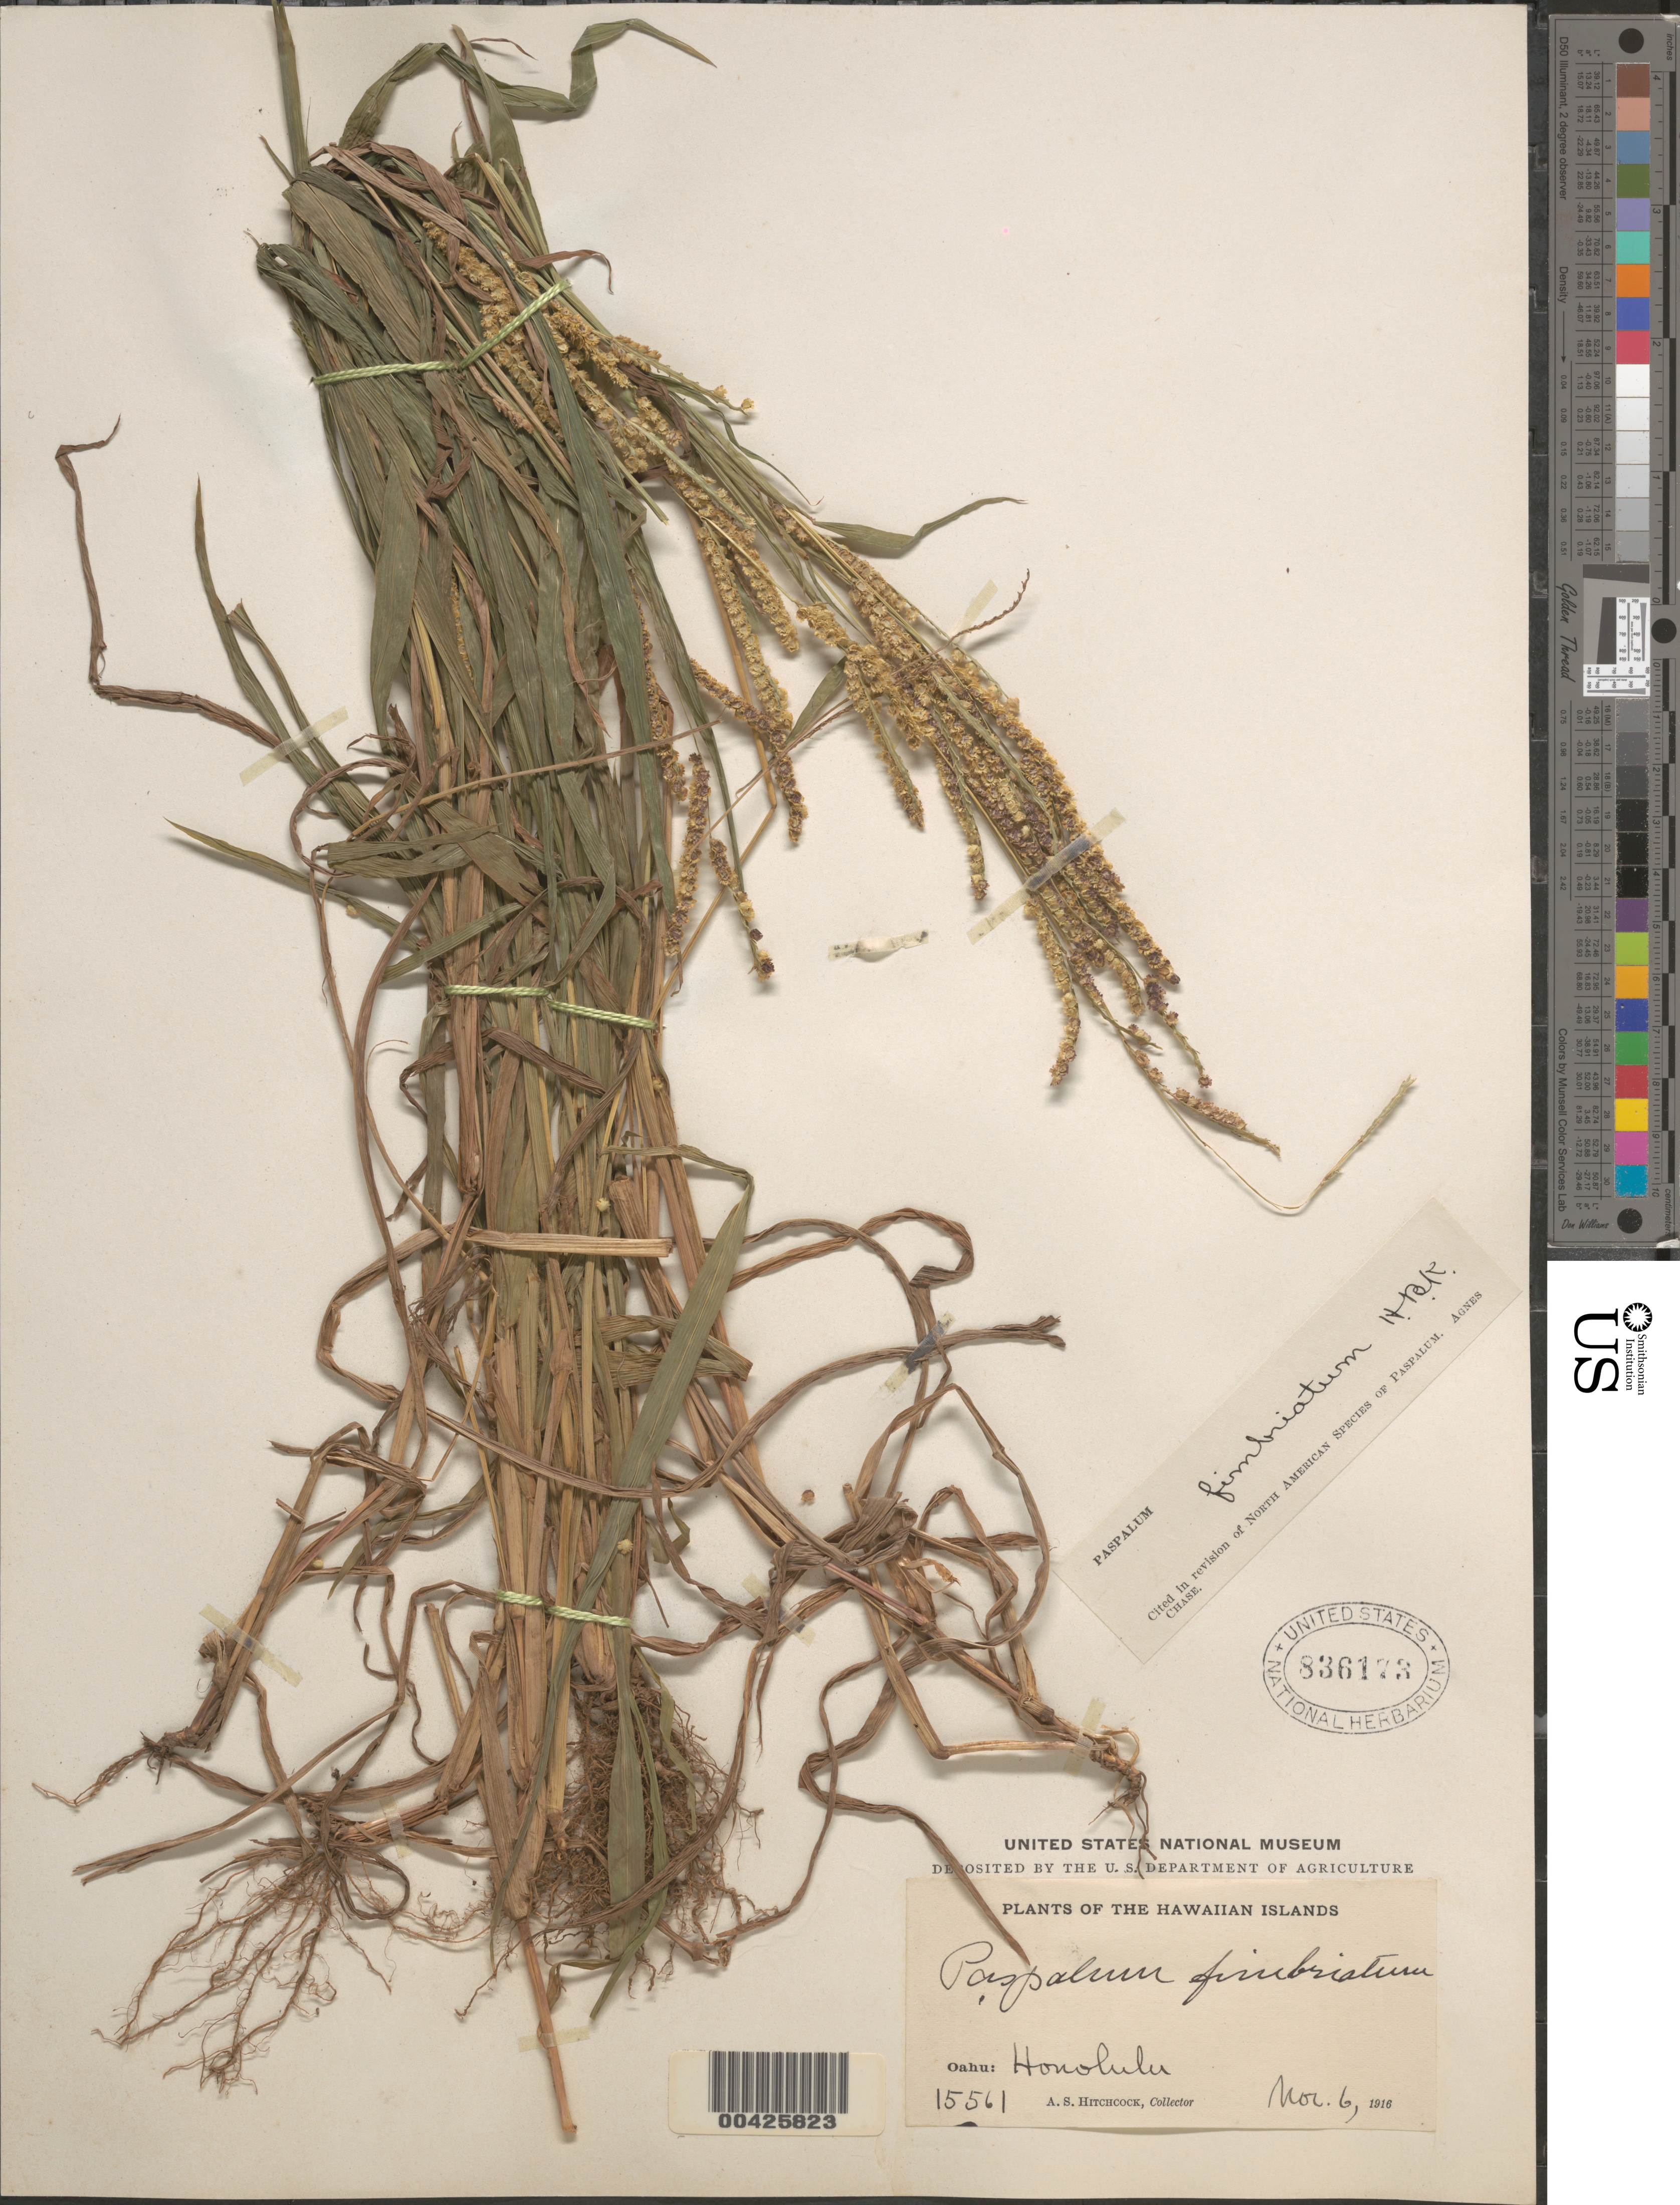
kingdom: Plantae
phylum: Tracheophyta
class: Liliopsida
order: Poales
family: Poaceae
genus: Paspalum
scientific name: Paspalum fimbriatum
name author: Kunth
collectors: A. S. Hitchcock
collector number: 15561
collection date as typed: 6 Nov 1916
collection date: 1916-11-06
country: United States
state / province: Hawaii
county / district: Honolulu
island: Oahu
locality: Honolulu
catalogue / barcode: US 836173